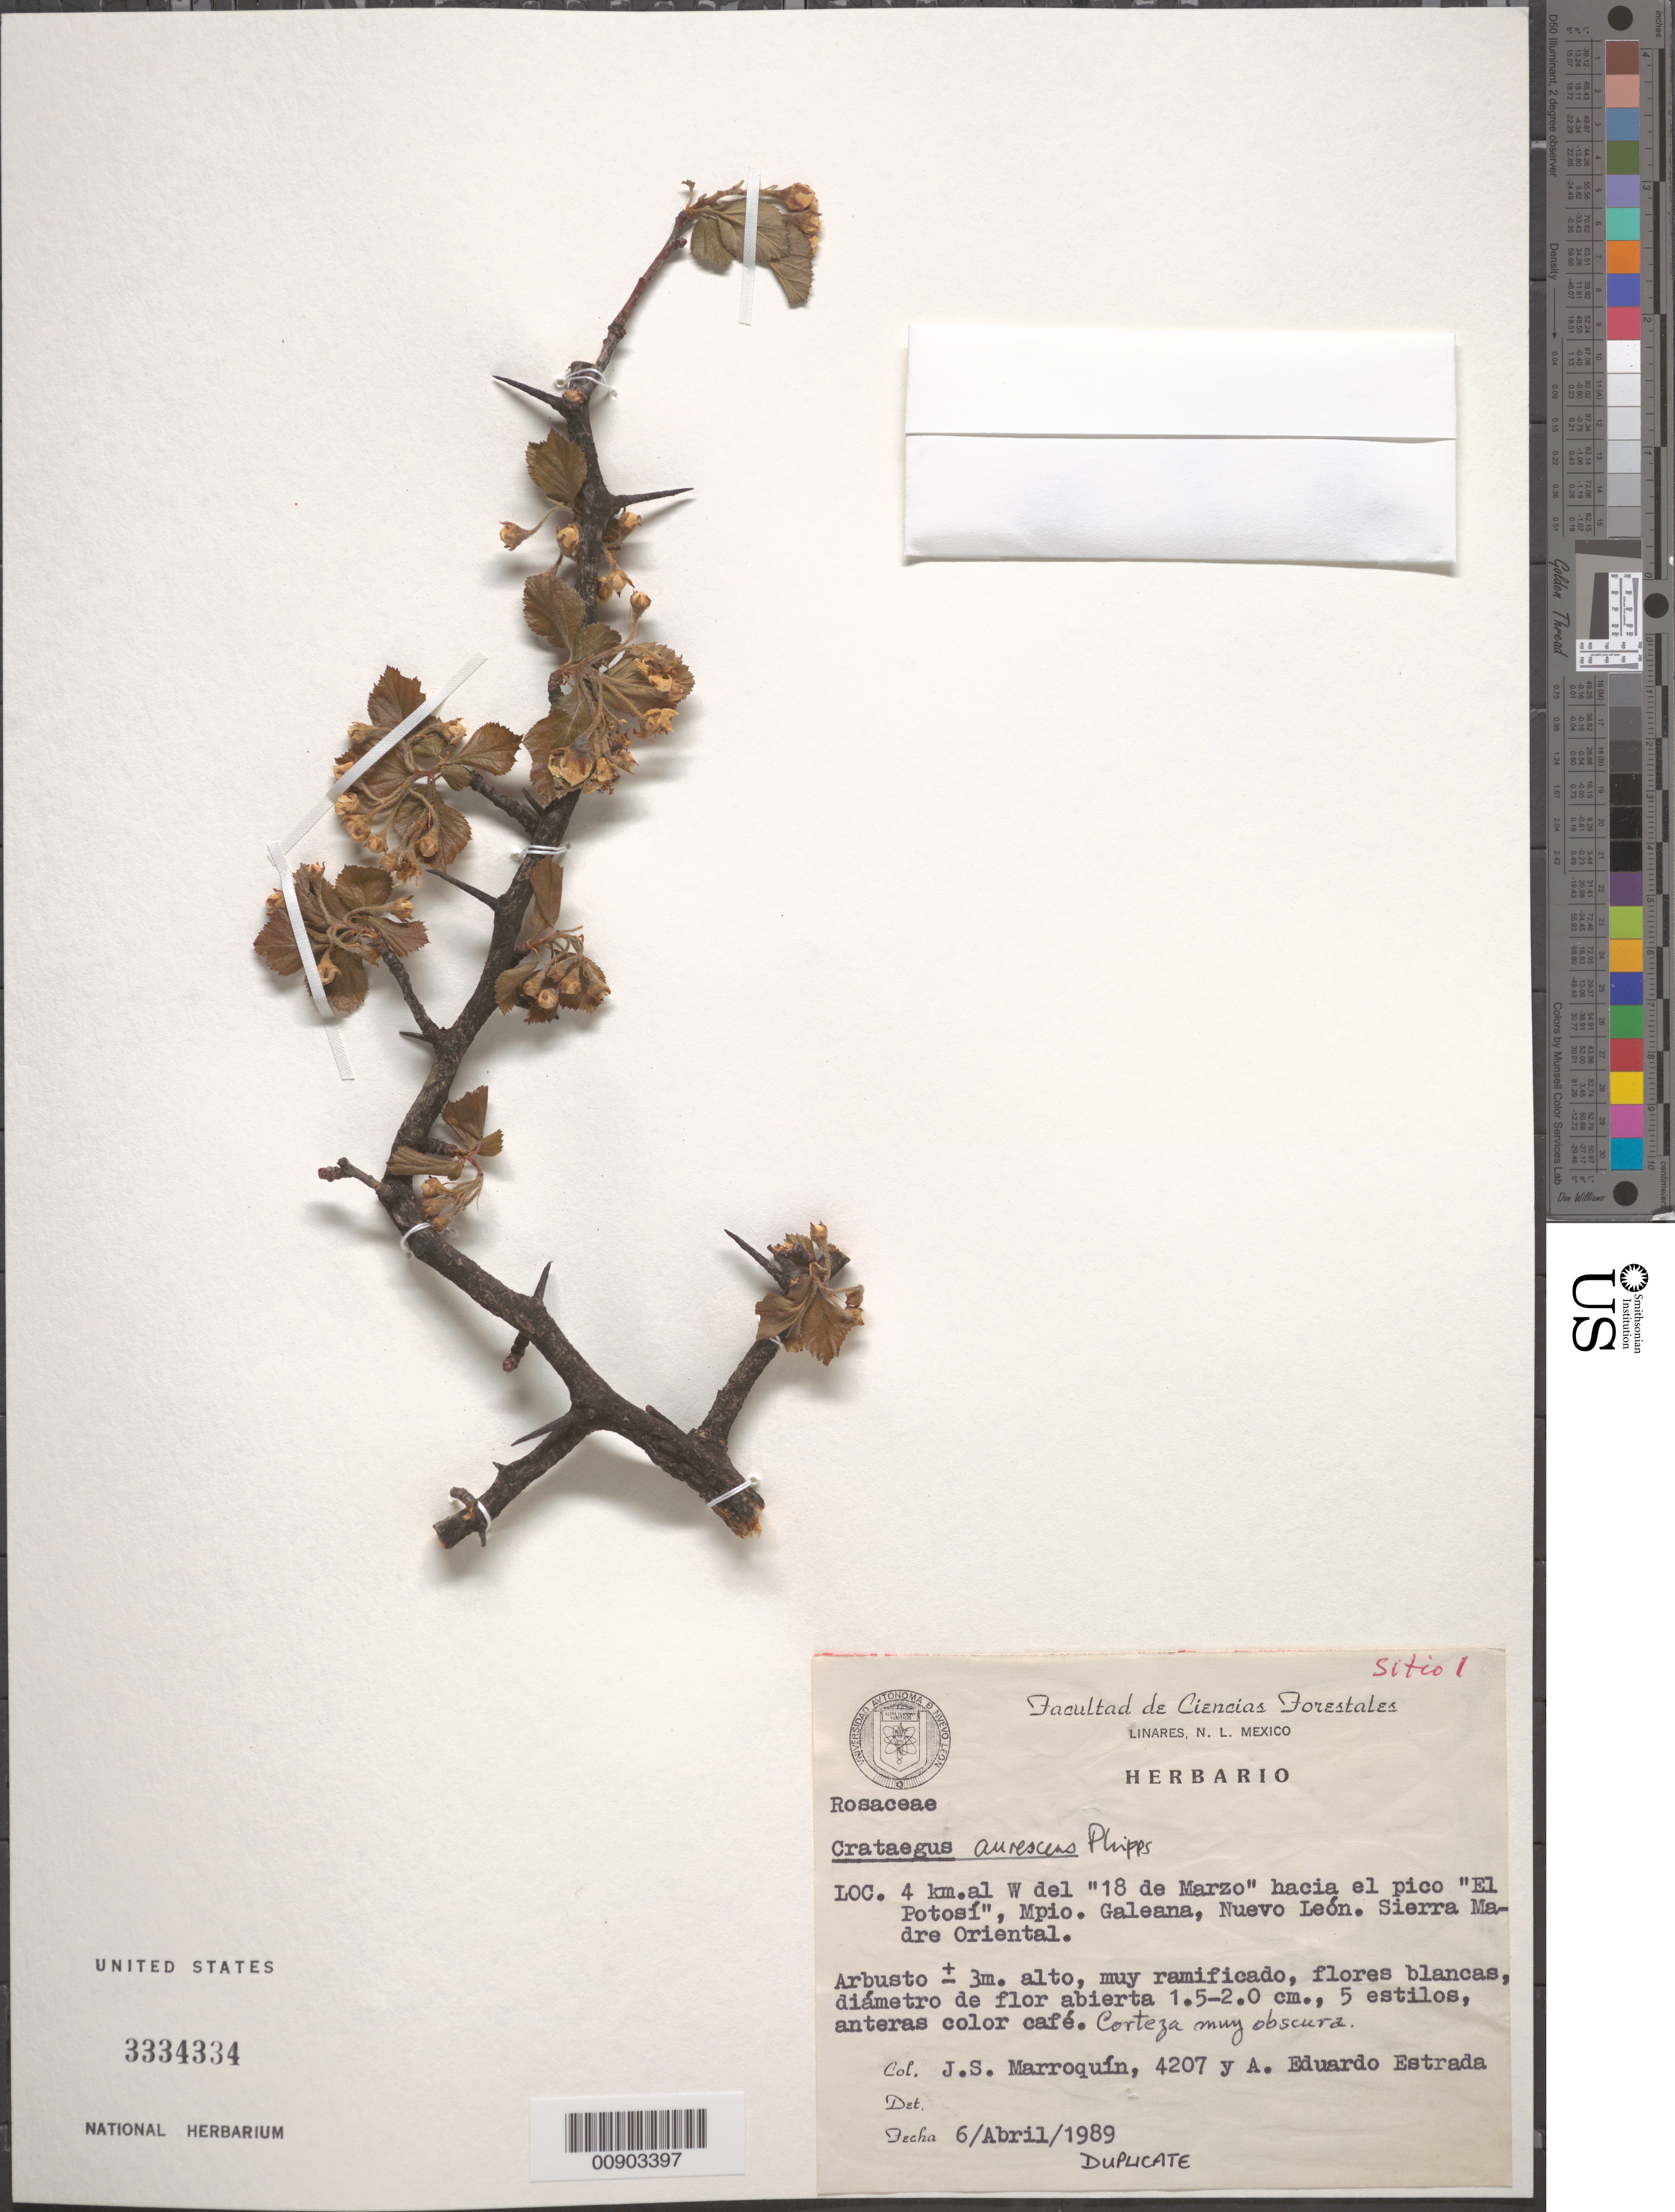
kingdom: Plantae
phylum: Tracheophyta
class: Magnoliopsida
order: Rosales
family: Rosaceae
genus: Crataegus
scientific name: Crataegus aurescens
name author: J.B. Phipps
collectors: J. Marroquin & A. E. Estrada-C.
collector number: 4207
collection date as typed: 06 Apr 1989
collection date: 1989-04-06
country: Mexico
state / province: Nuevo León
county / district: Galeana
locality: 4 km. al W del "18 de Marzo", hacia el pico "El Potosí", Mpio. Galeana, Nuevo León. Sierra Madre Oriental. Sitio 1.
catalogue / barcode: US 3334334